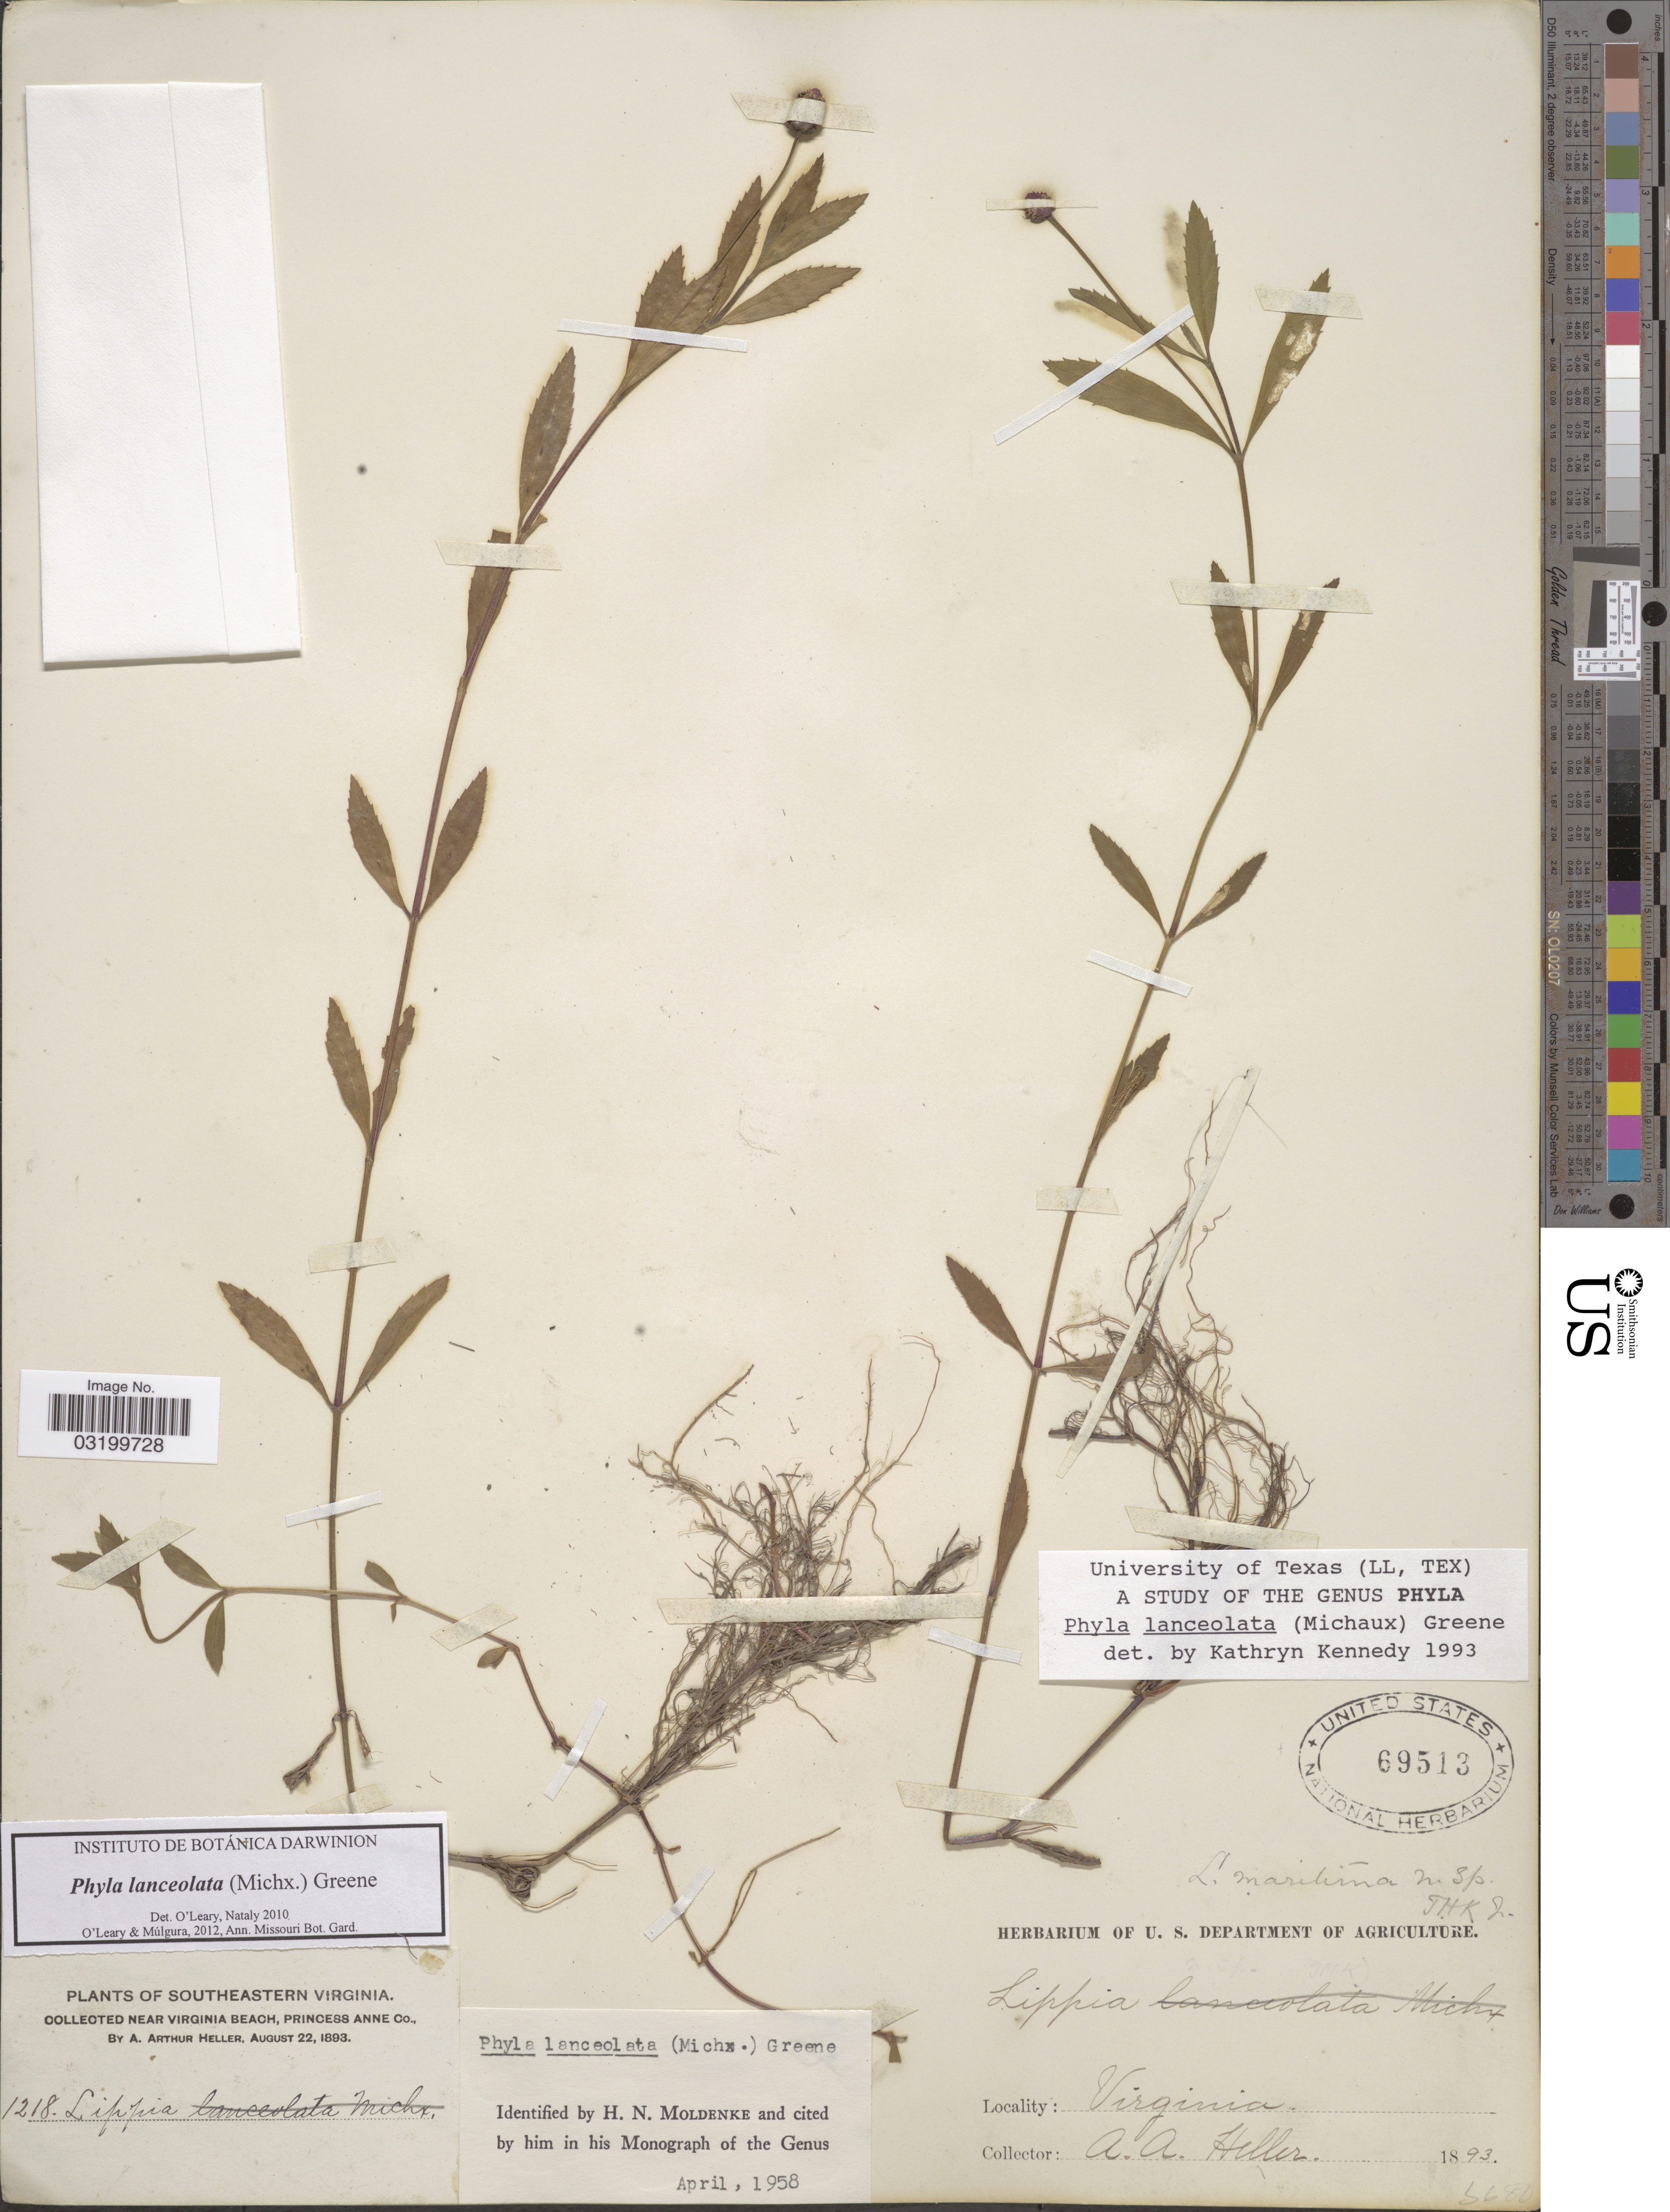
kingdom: Plantae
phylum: Tracheophyta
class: Magnoliopsida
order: Lamiales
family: Verbenaceae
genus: Phyla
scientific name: Phyla lanceolata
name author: (Michx.) Greene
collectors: A. A. Heller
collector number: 1218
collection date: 1893-08-22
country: United States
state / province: Virginia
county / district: City of Virginia Beach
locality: Southeastern Virginia. Near Virginia Beach, Princess Anne (=historic county name) Co.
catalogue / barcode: US 69513